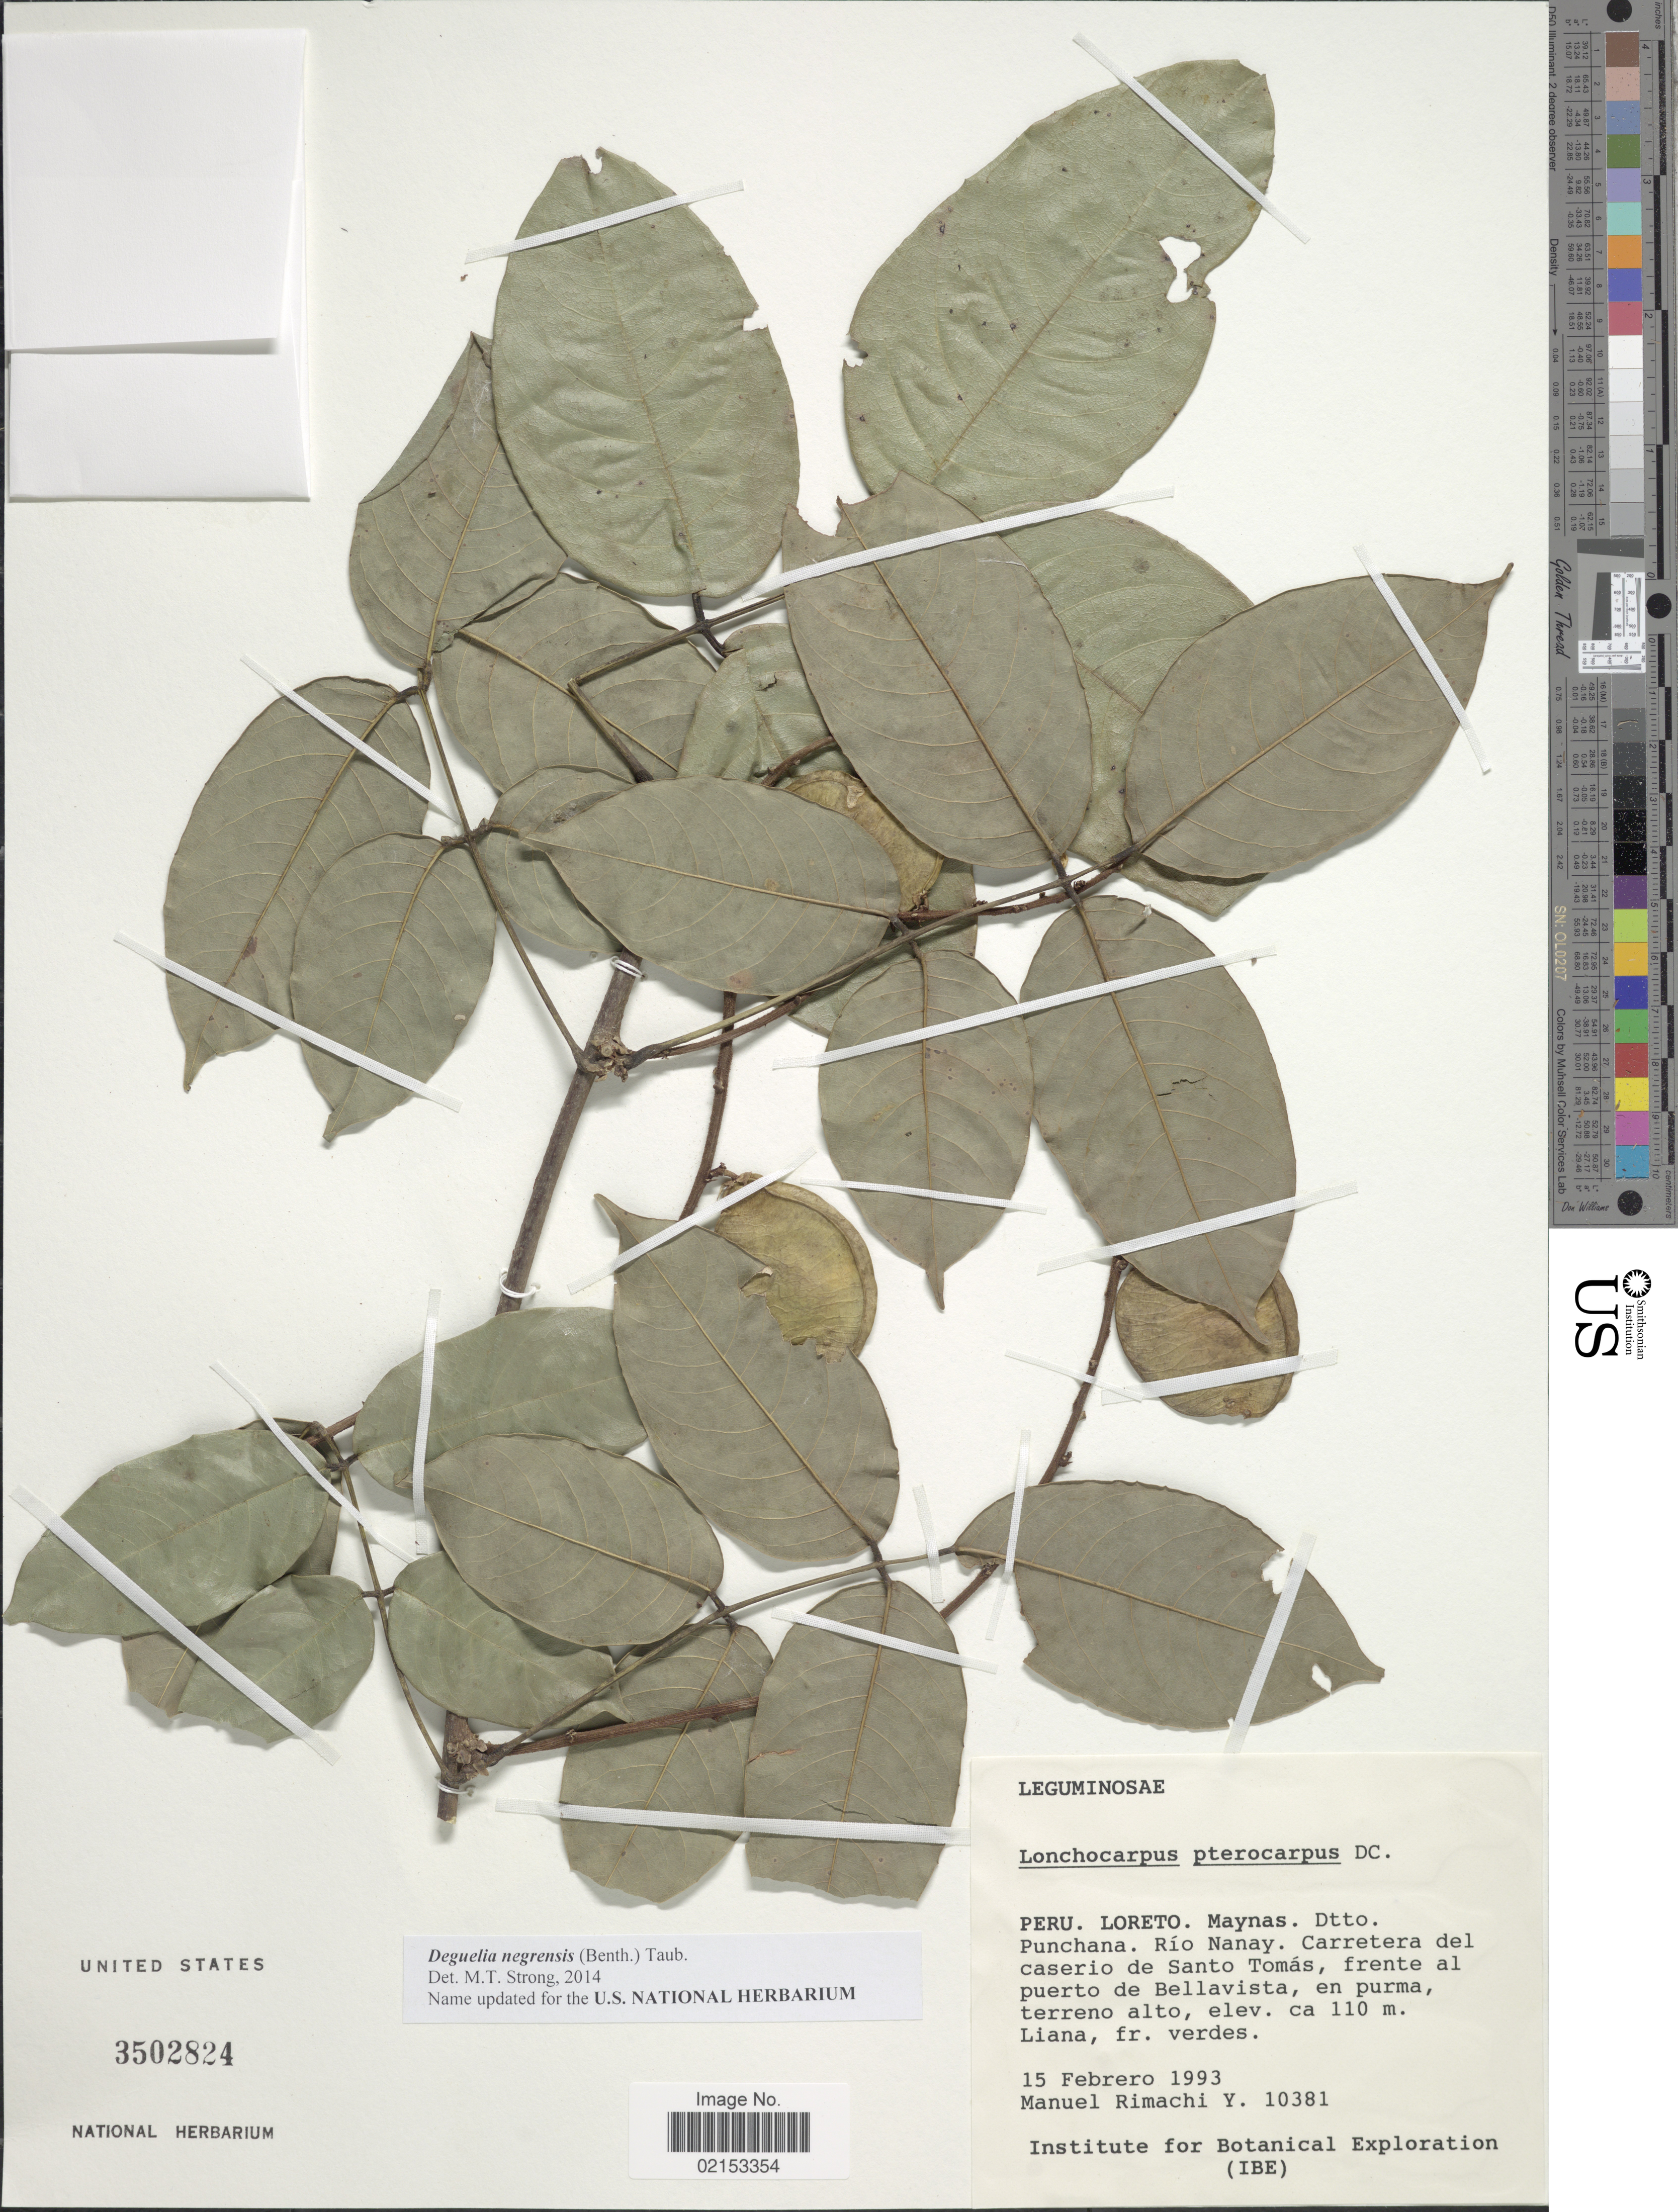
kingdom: Plantae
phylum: Tracheophyta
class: Magnoliopsida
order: Fabales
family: Fabaceae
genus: Deguelia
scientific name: Deguelia negrensis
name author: (Benth.) Taub.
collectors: M. Rimachi Y.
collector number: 10381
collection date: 1993-02-15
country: Peru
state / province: Loreto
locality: Maynas, Dtto. Punchana, Rio Nanay, Carretera del caserio de Santo Tomas, frente al puerto de Bellavista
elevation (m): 110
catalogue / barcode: US 3502824